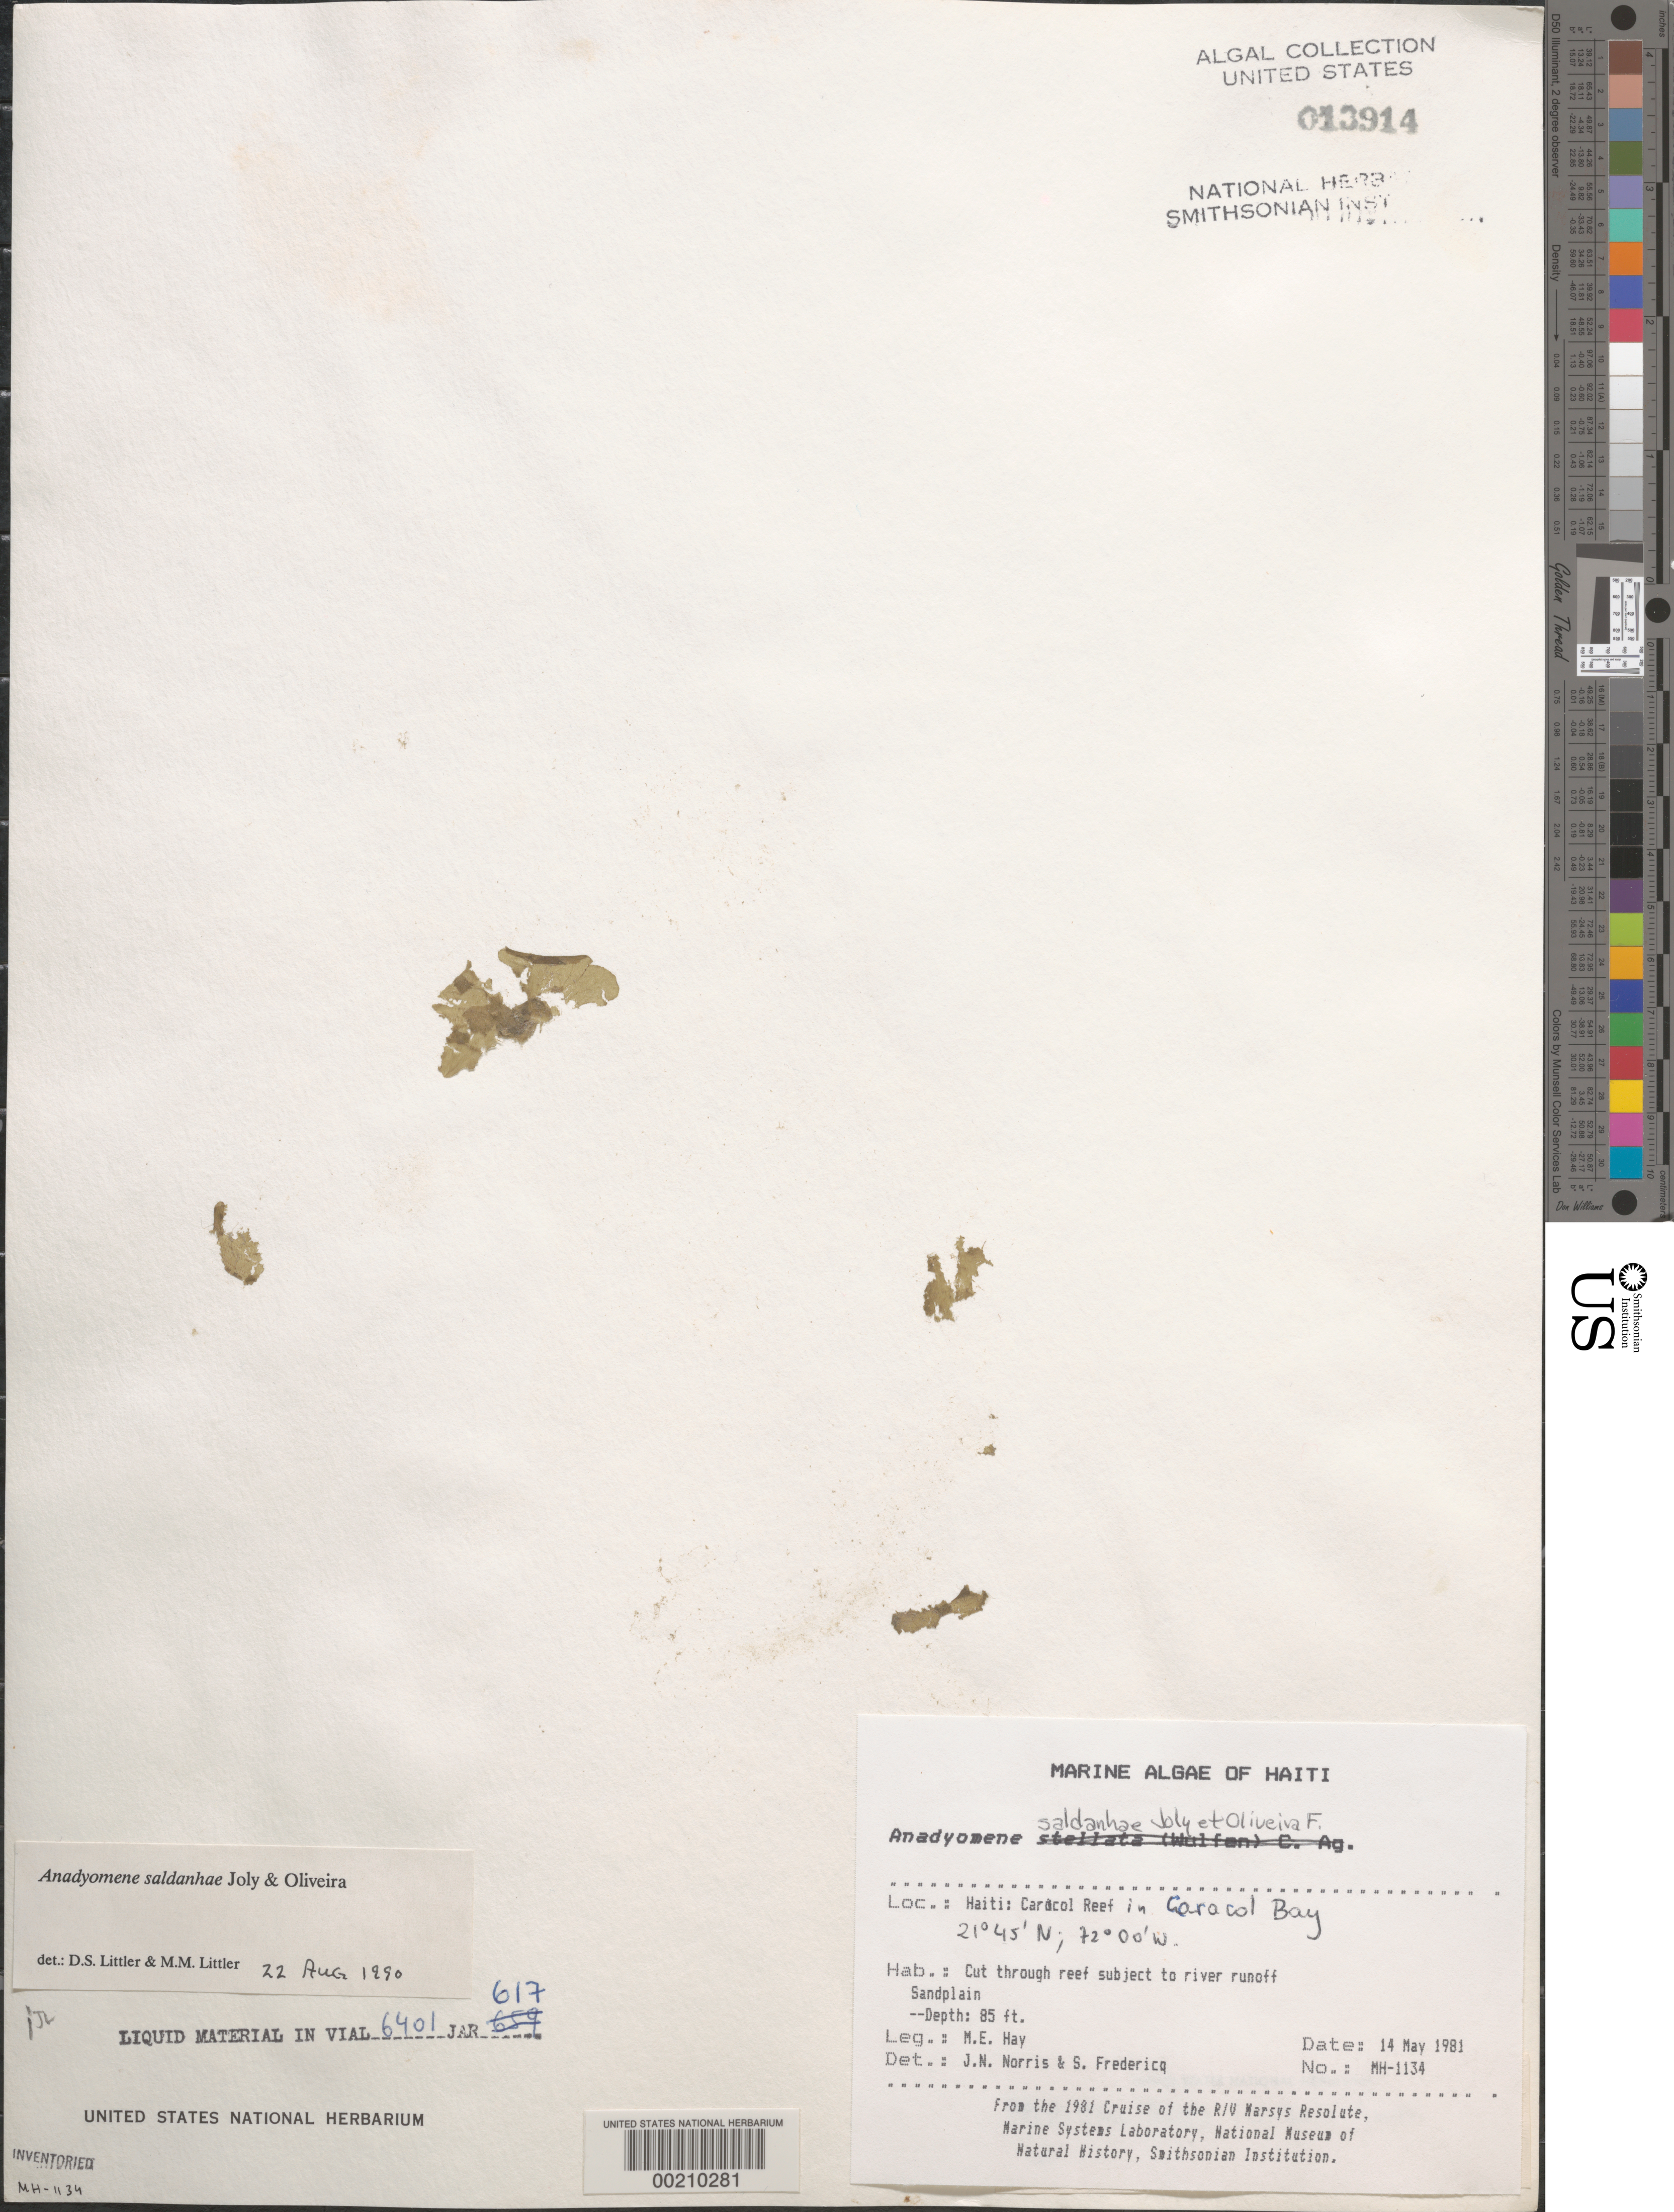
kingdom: Plantae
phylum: Chlorophyta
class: Ulvophyceae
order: Cladophorales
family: Anadyomenaceae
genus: Anadyomene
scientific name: Anadyomene saldanhae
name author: A.B. Joly & E.C. Oliveira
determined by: Littler, D. S.; Littler, M. M.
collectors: M. E. Hay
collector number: MEH-1134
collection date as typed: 14 May 1981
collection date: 1981-05-14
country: Haiti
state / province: Nord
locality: Caracol Reef, Caracol Bay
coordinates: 21 45'N, 72 00'W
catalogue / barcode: US 13914